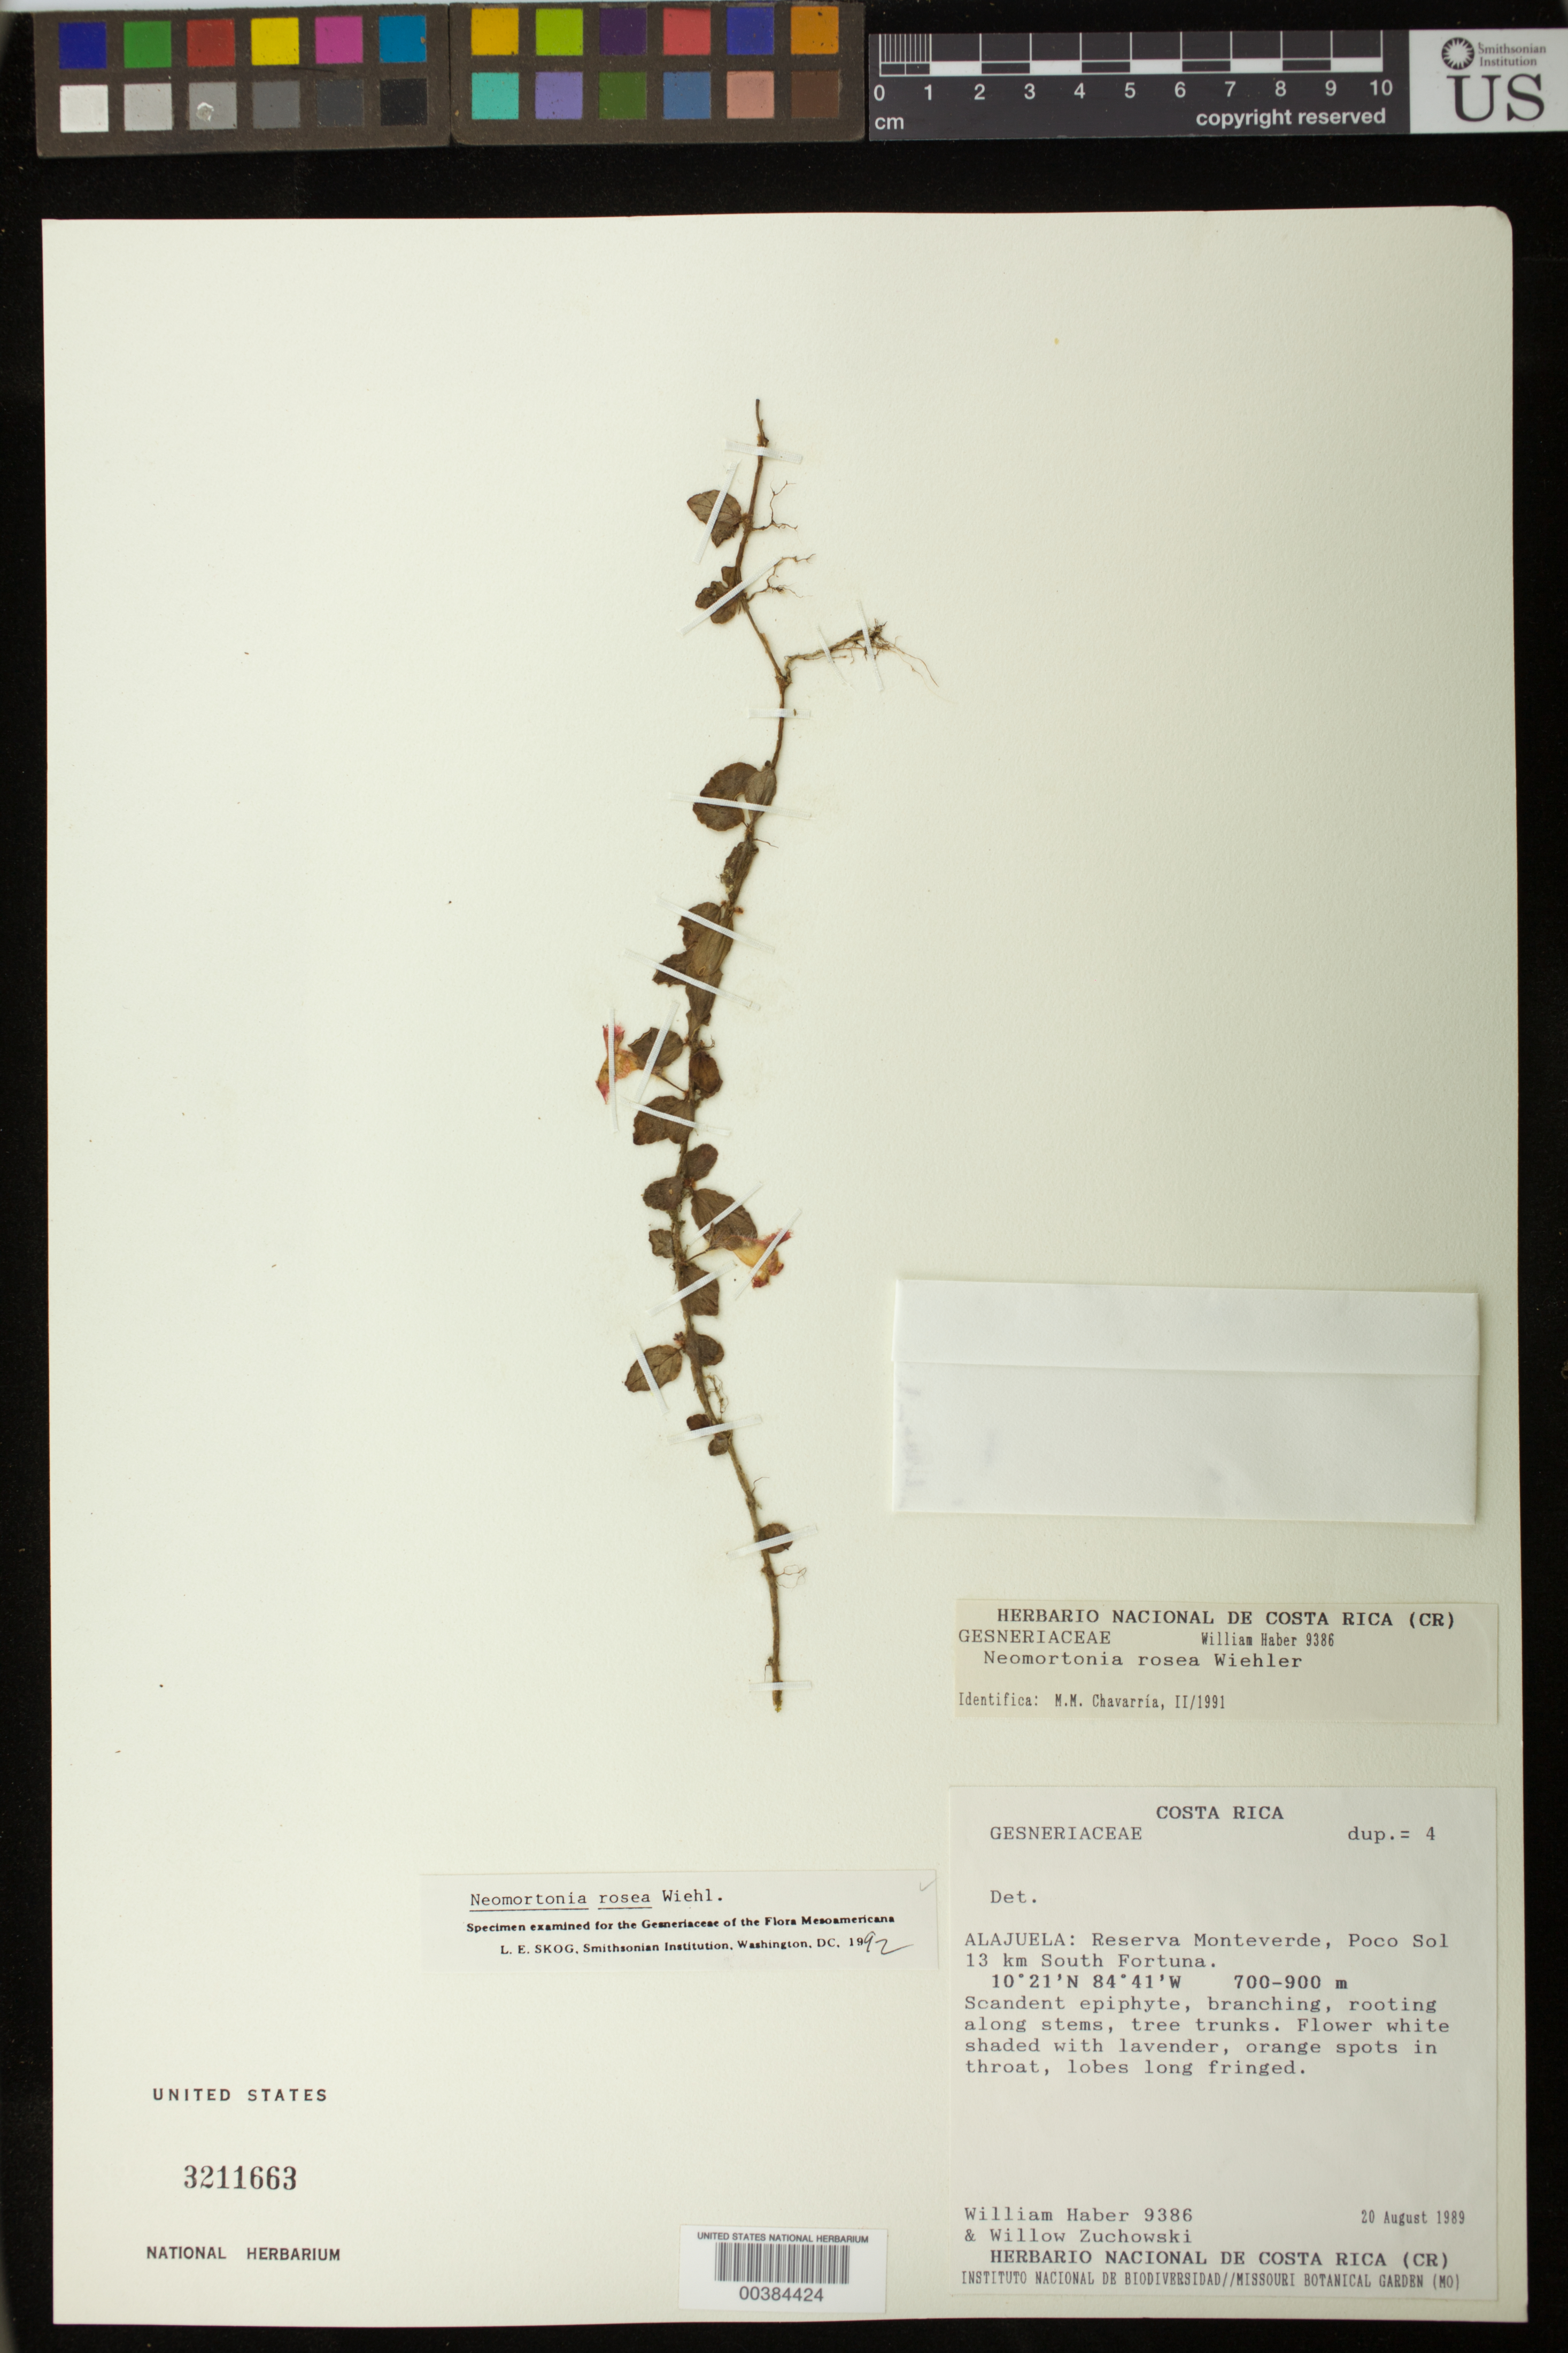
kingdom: Plantae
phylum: Tracheophyta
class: Magnoliopsida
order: Lamiales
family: Gesneriaceae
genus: Neomortonia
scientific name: Neomortonia rosea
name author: Wiehler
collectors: W. Haber & W. Zuchowski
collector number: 9386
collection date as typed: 20 Aug 1989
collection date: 1989-08-20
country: Costa Rica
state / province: Alajuela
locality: Monteverde Reserve, S of Fortuna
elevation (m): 700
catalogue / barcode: US 3211663